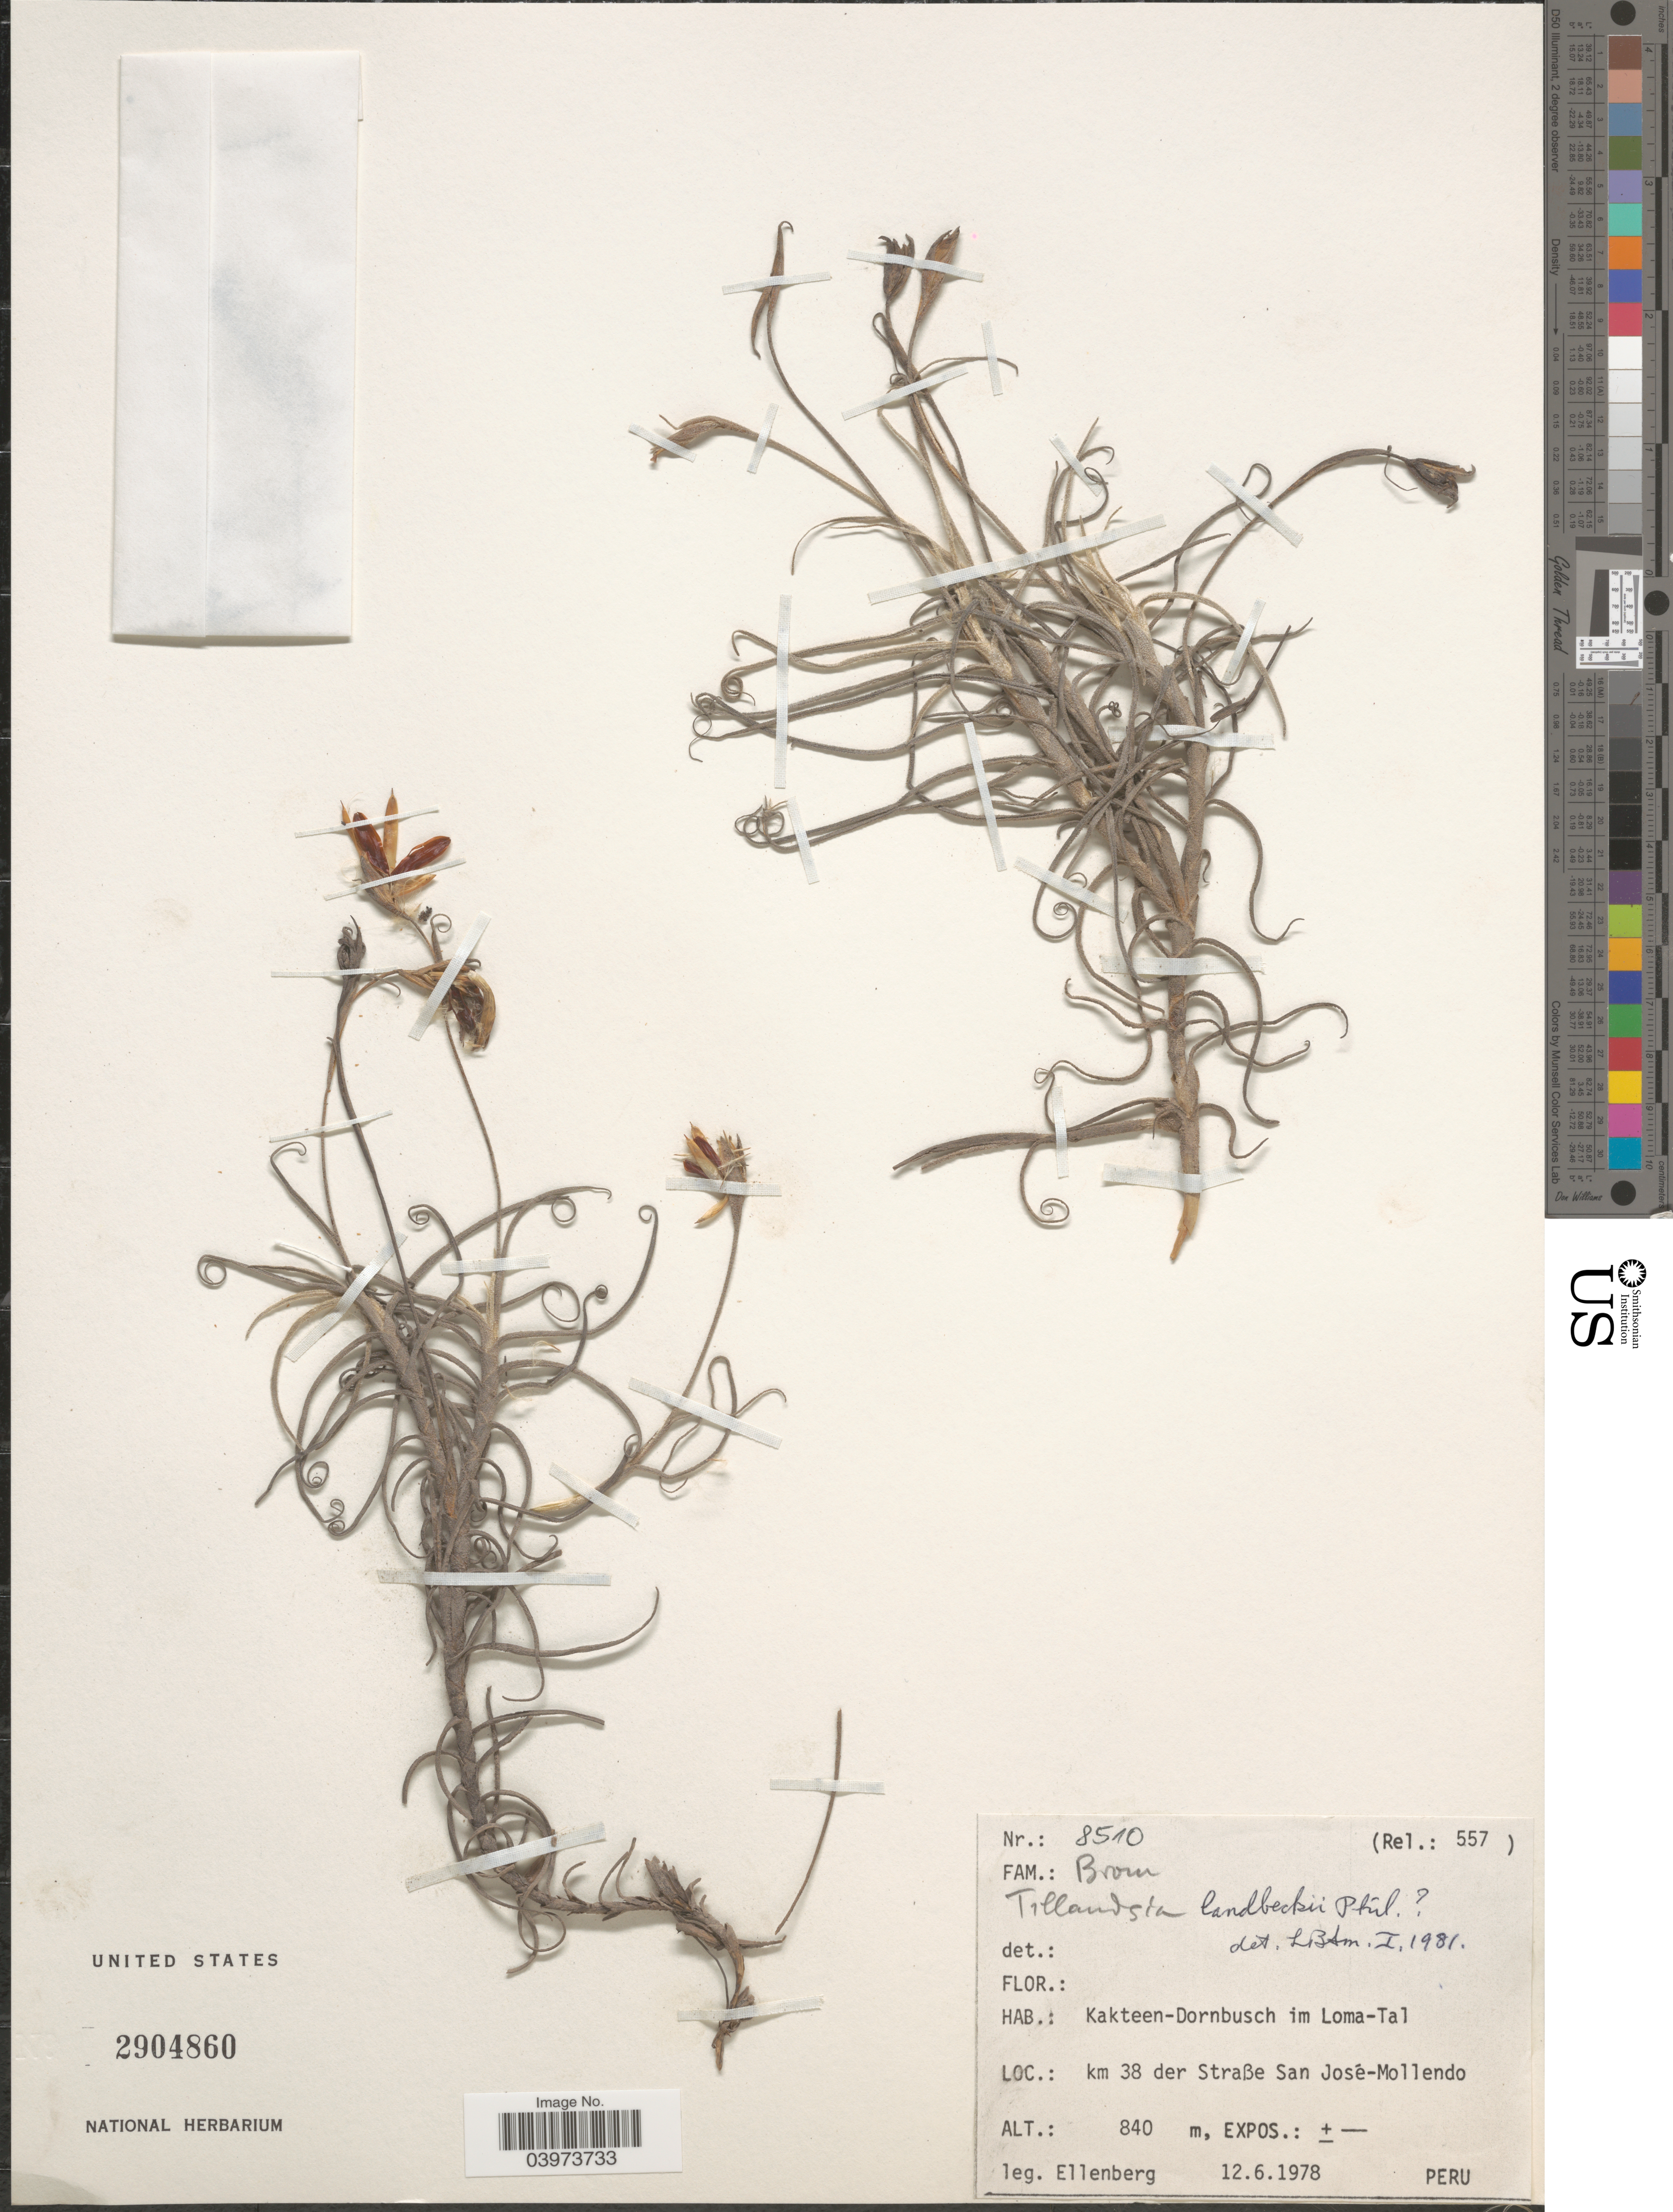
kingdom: Plantae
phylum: Tracheophyta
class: Liliopsida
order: Poales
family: Bromeliaceae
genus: Tillandsia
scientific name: Tillandsia landbeckii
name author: Phil.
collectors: Ellenberg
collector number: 8510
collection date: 1978-06-12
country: Peru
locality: Kakteen-Dornbusch im Loma-Tal. Km 38 der Straße San José-Mollendo.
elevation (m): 840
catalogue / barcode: US 2904860